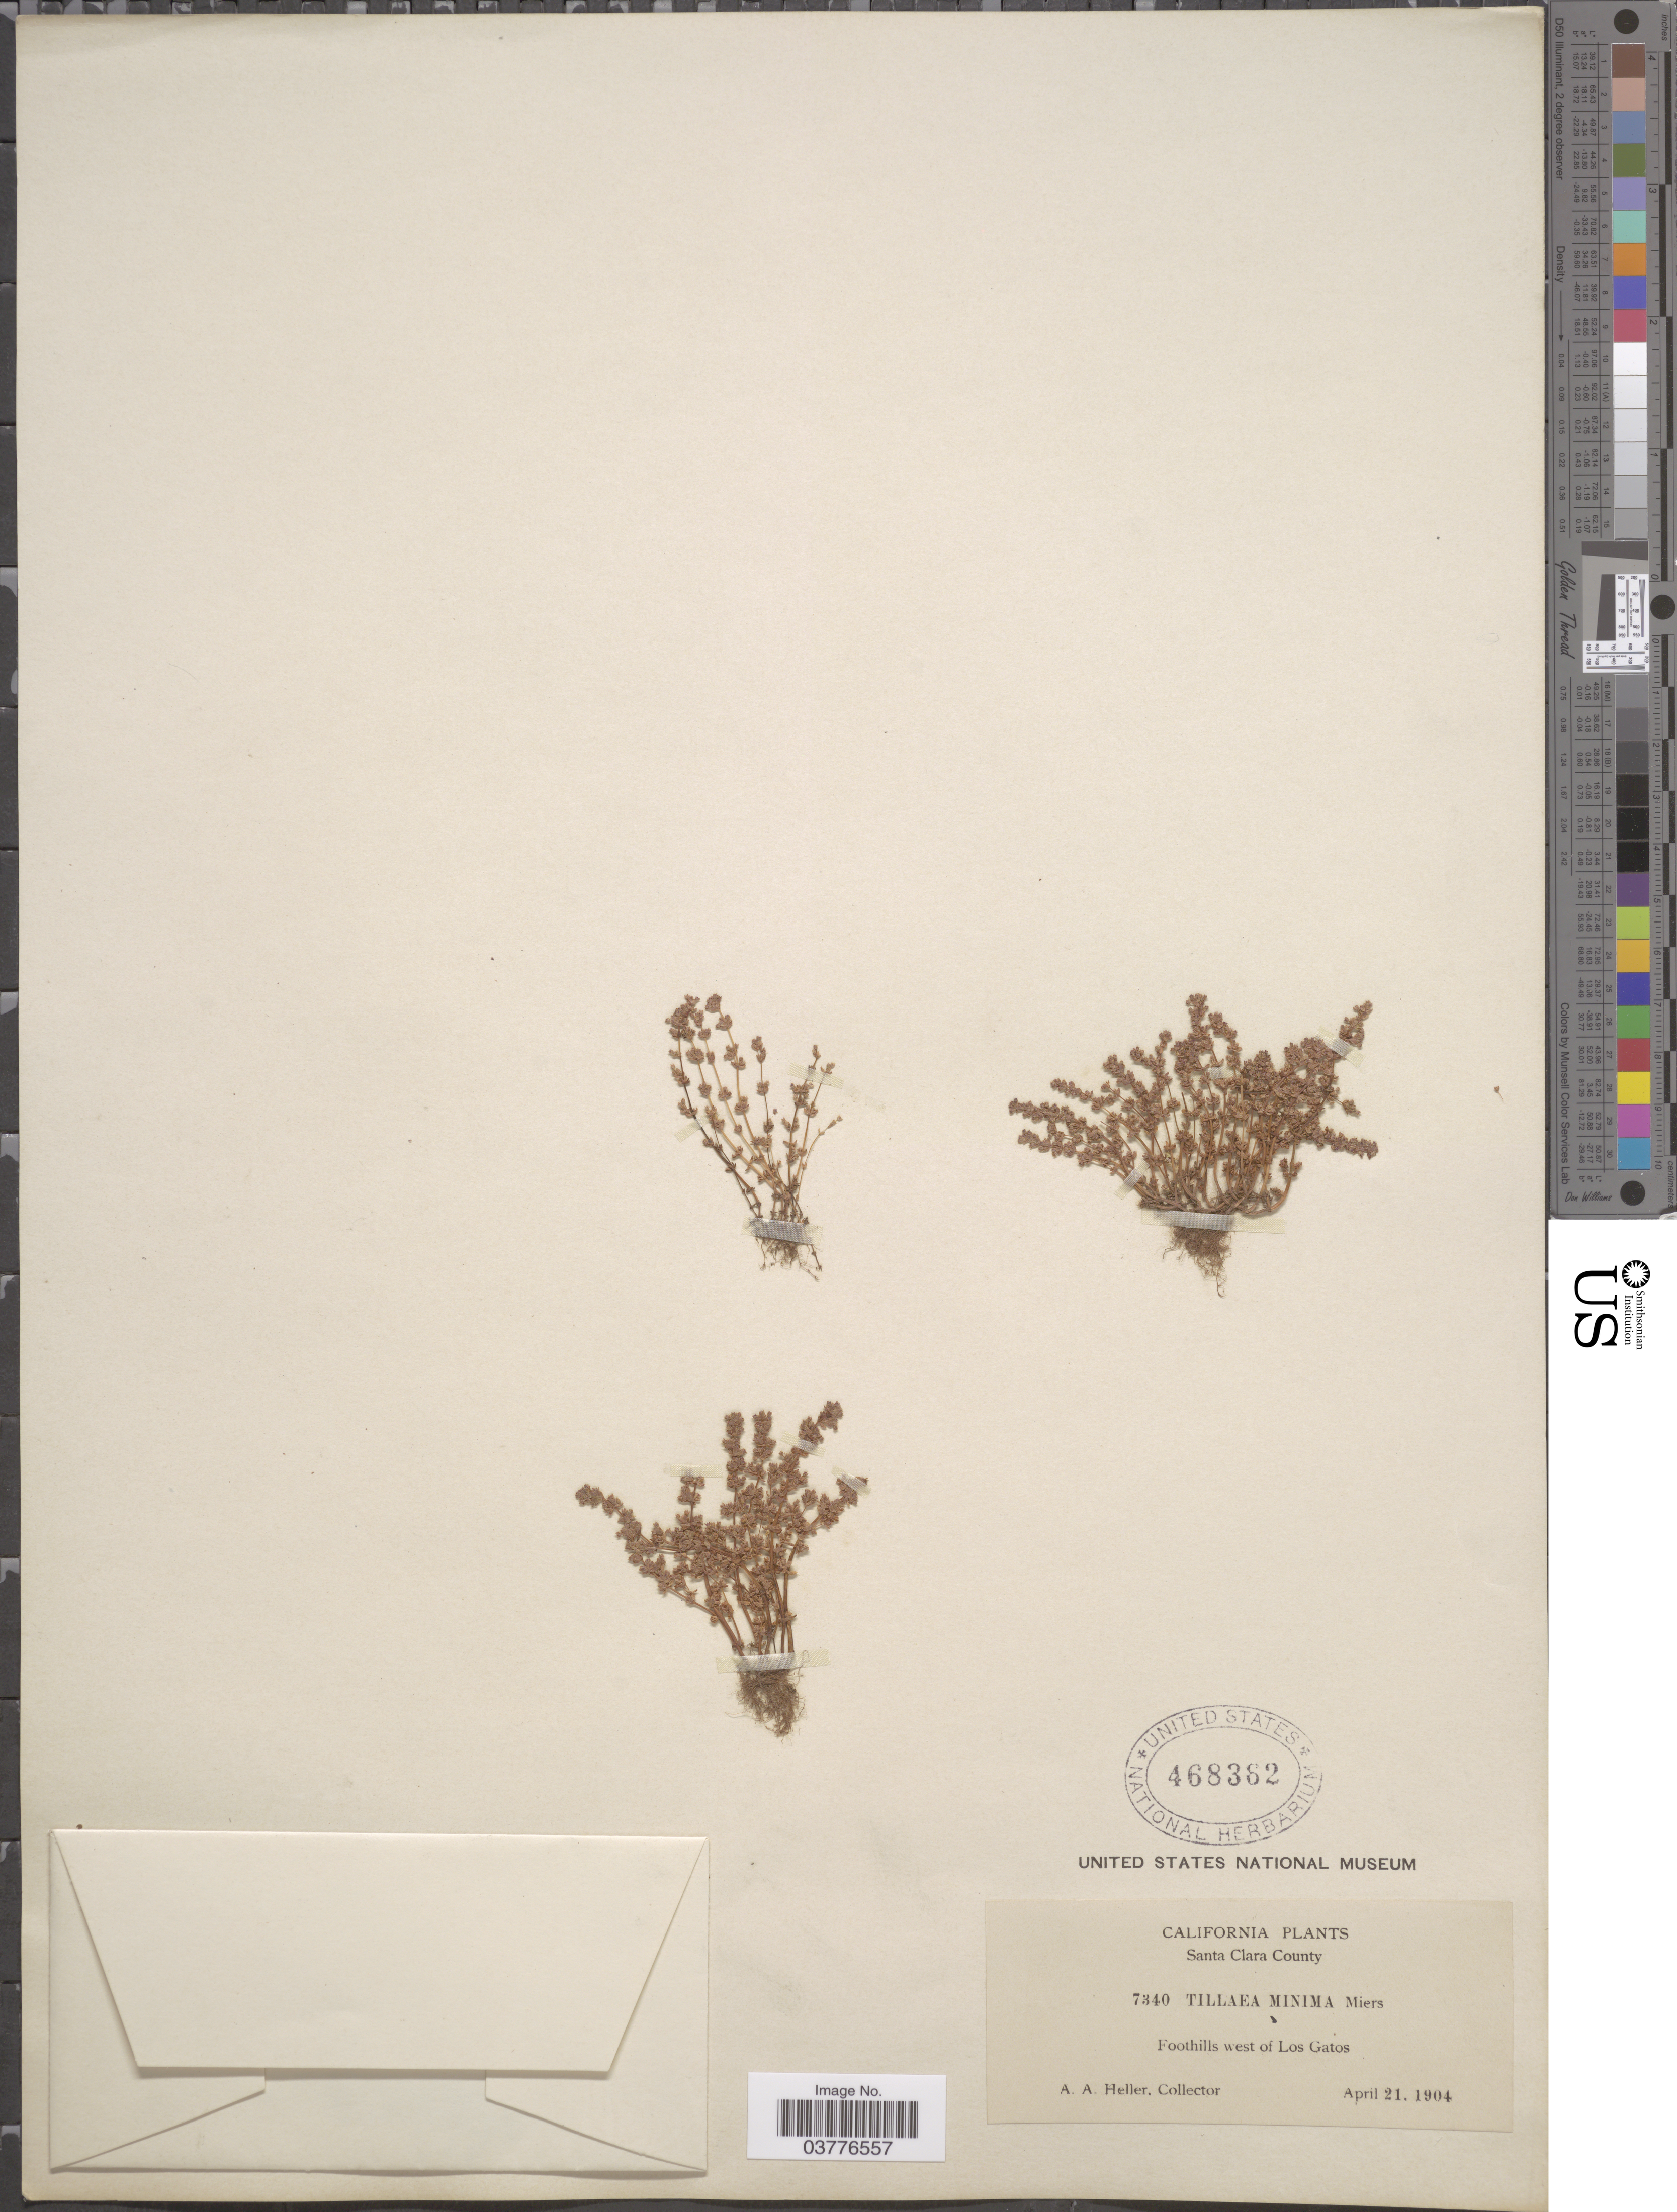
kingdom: Plantae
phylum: Tracheophyta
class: Magnoliopsida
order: Saxifragales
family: Crassulaceae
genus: Crassula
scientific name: Crassula connata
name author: (Ruiz & Pav.) A. Berger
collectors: A. A. Heller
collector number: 7340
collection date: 1904-04-21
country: United States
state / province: California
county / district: Santa Clara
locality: Santa Clara County. Foothills west of Los Gatos.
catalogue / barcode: US 468362